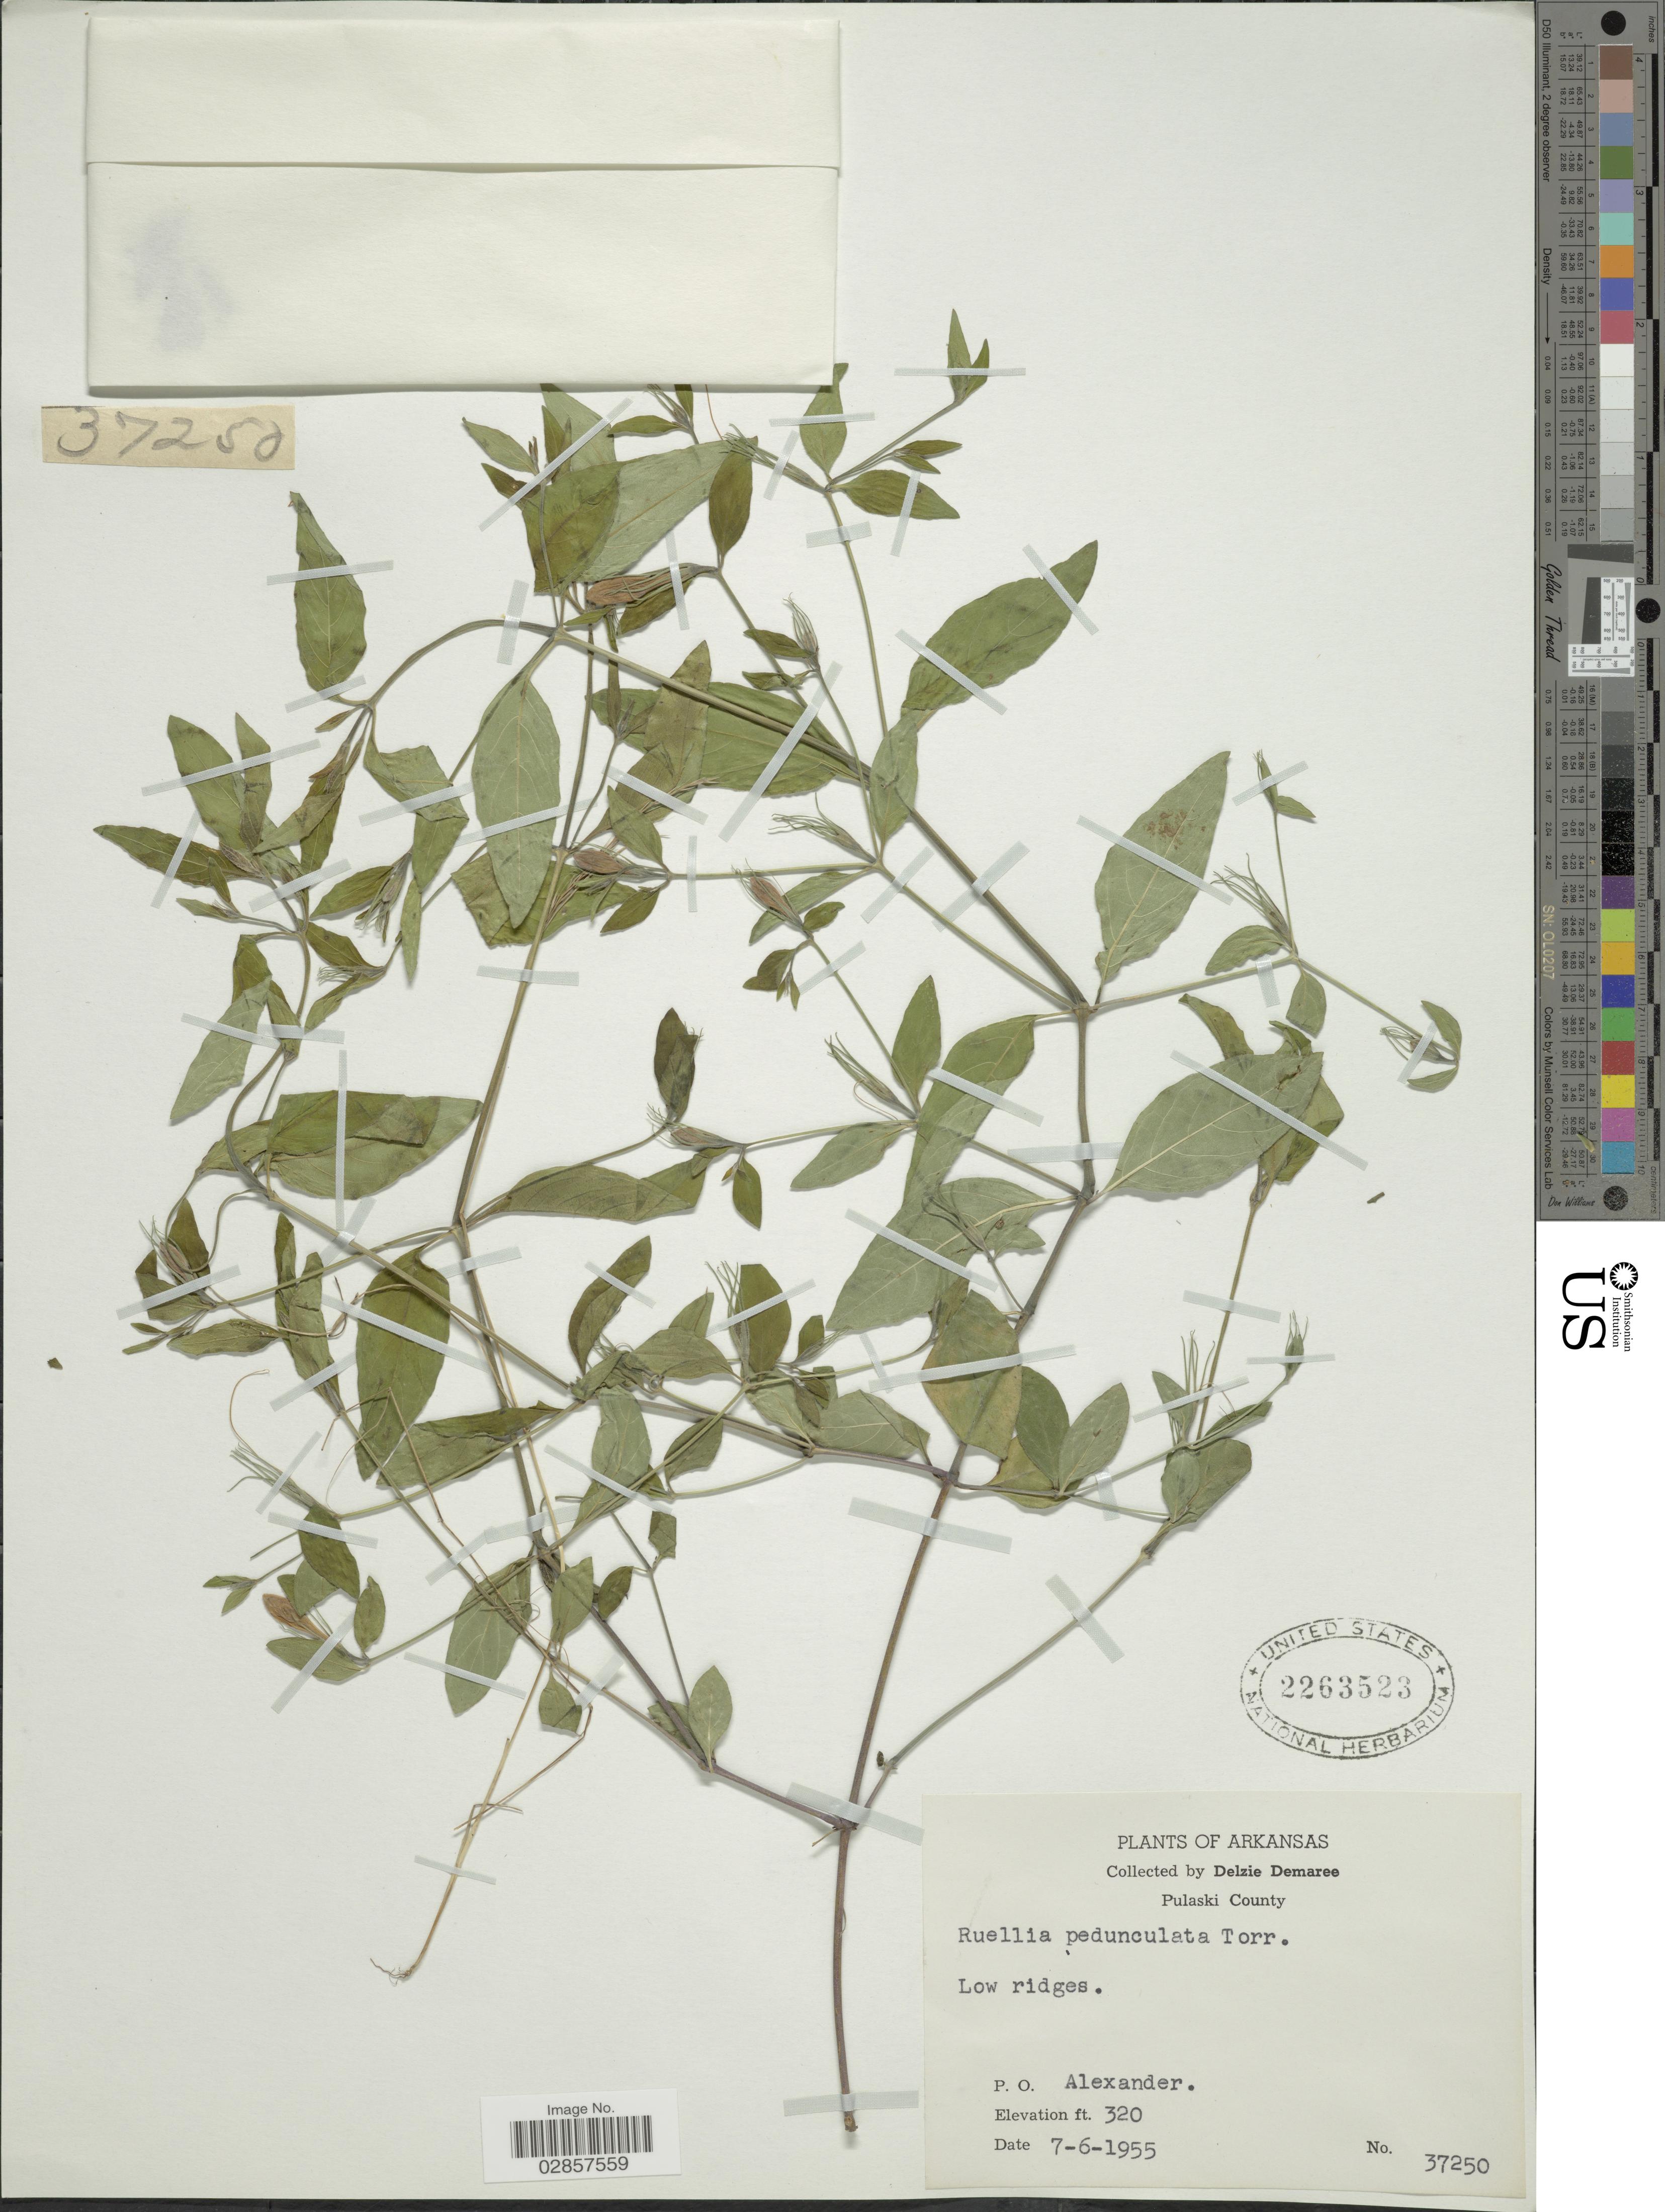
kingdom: Plantae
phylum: Tracheophyta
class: Magnoliopsida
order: Lamiales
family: Acanthaceae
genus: Ruellia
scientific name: Ruellia pedunculata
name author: Torr. ex A. Gray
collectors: D. Demaree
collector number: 37250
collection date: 1955-07-06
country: United States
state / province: Arkansas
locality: Pulaski County, Low ridges, P. O. Alexander.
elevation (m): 98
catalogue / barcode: US 2263523